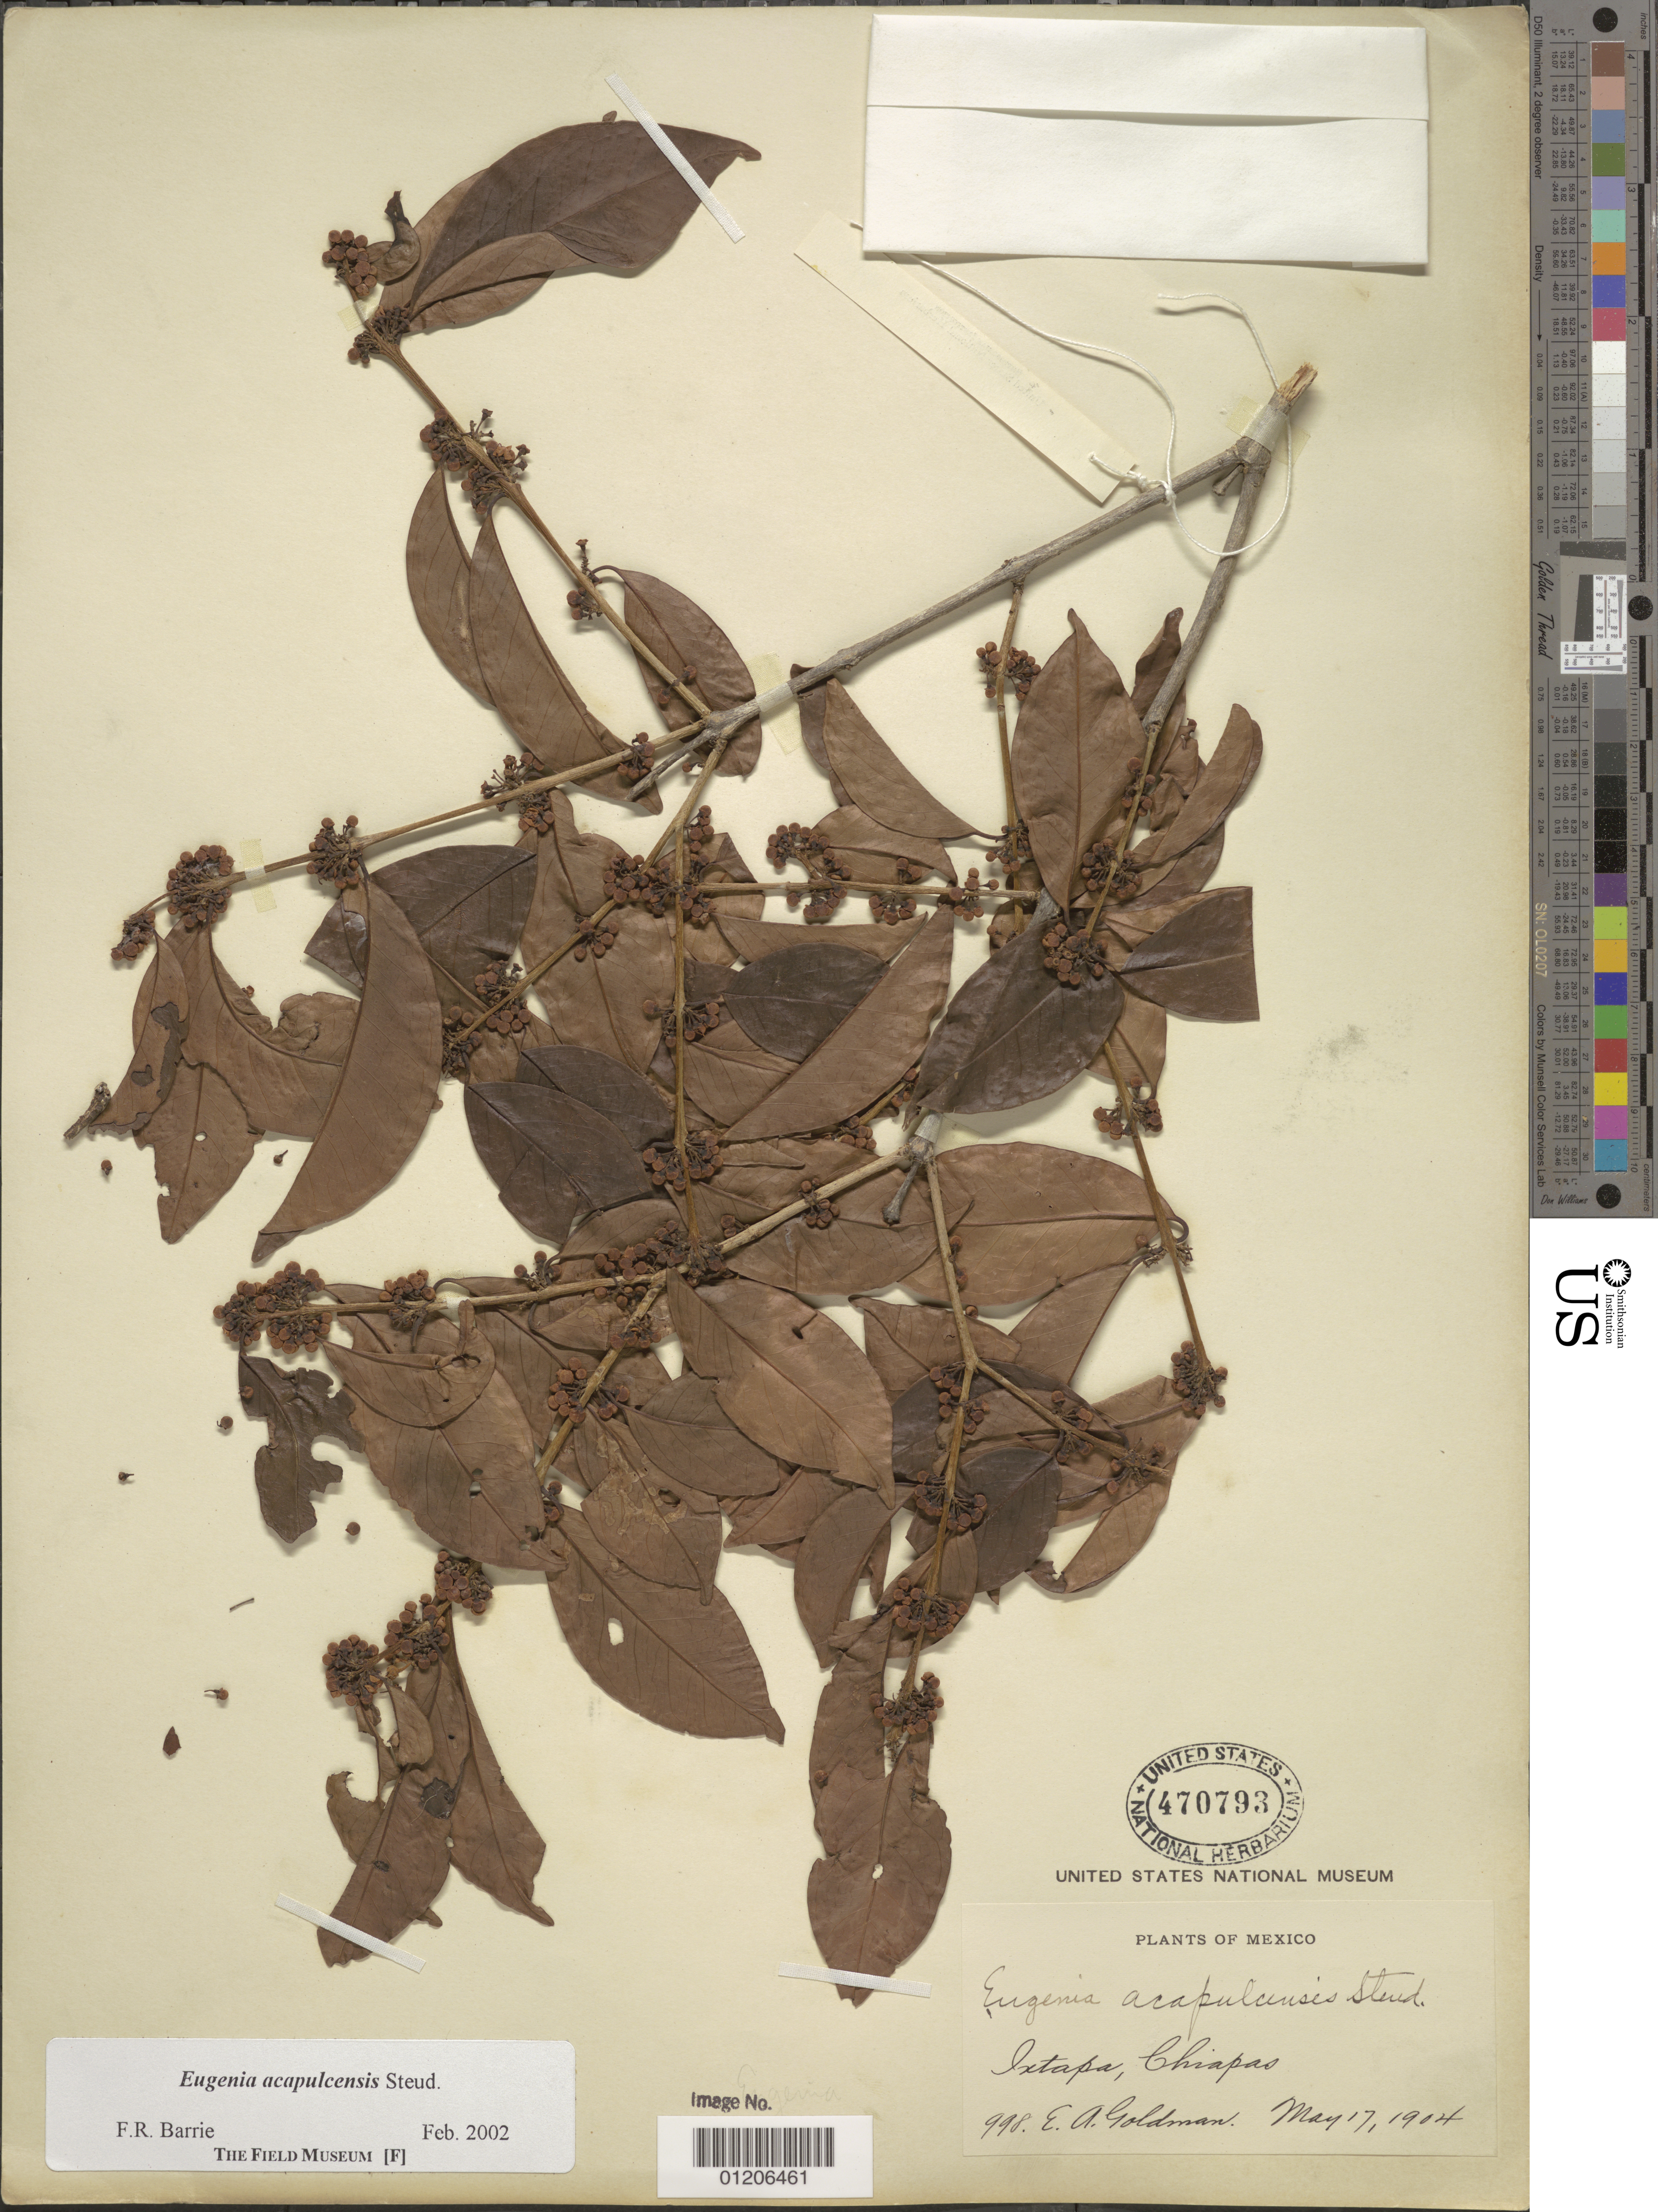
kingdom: Plantae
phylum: Tracheophyta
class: Magnoliopsida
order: Myrtales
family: Myrtaceae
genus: Eugenia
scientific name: Eugenia acapulcensis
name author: Steud.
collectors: E. A. Goldman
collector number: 998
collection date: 1904-05-17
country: Mexico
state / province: Chiapas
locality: Ixtapa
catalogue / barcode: US 470793